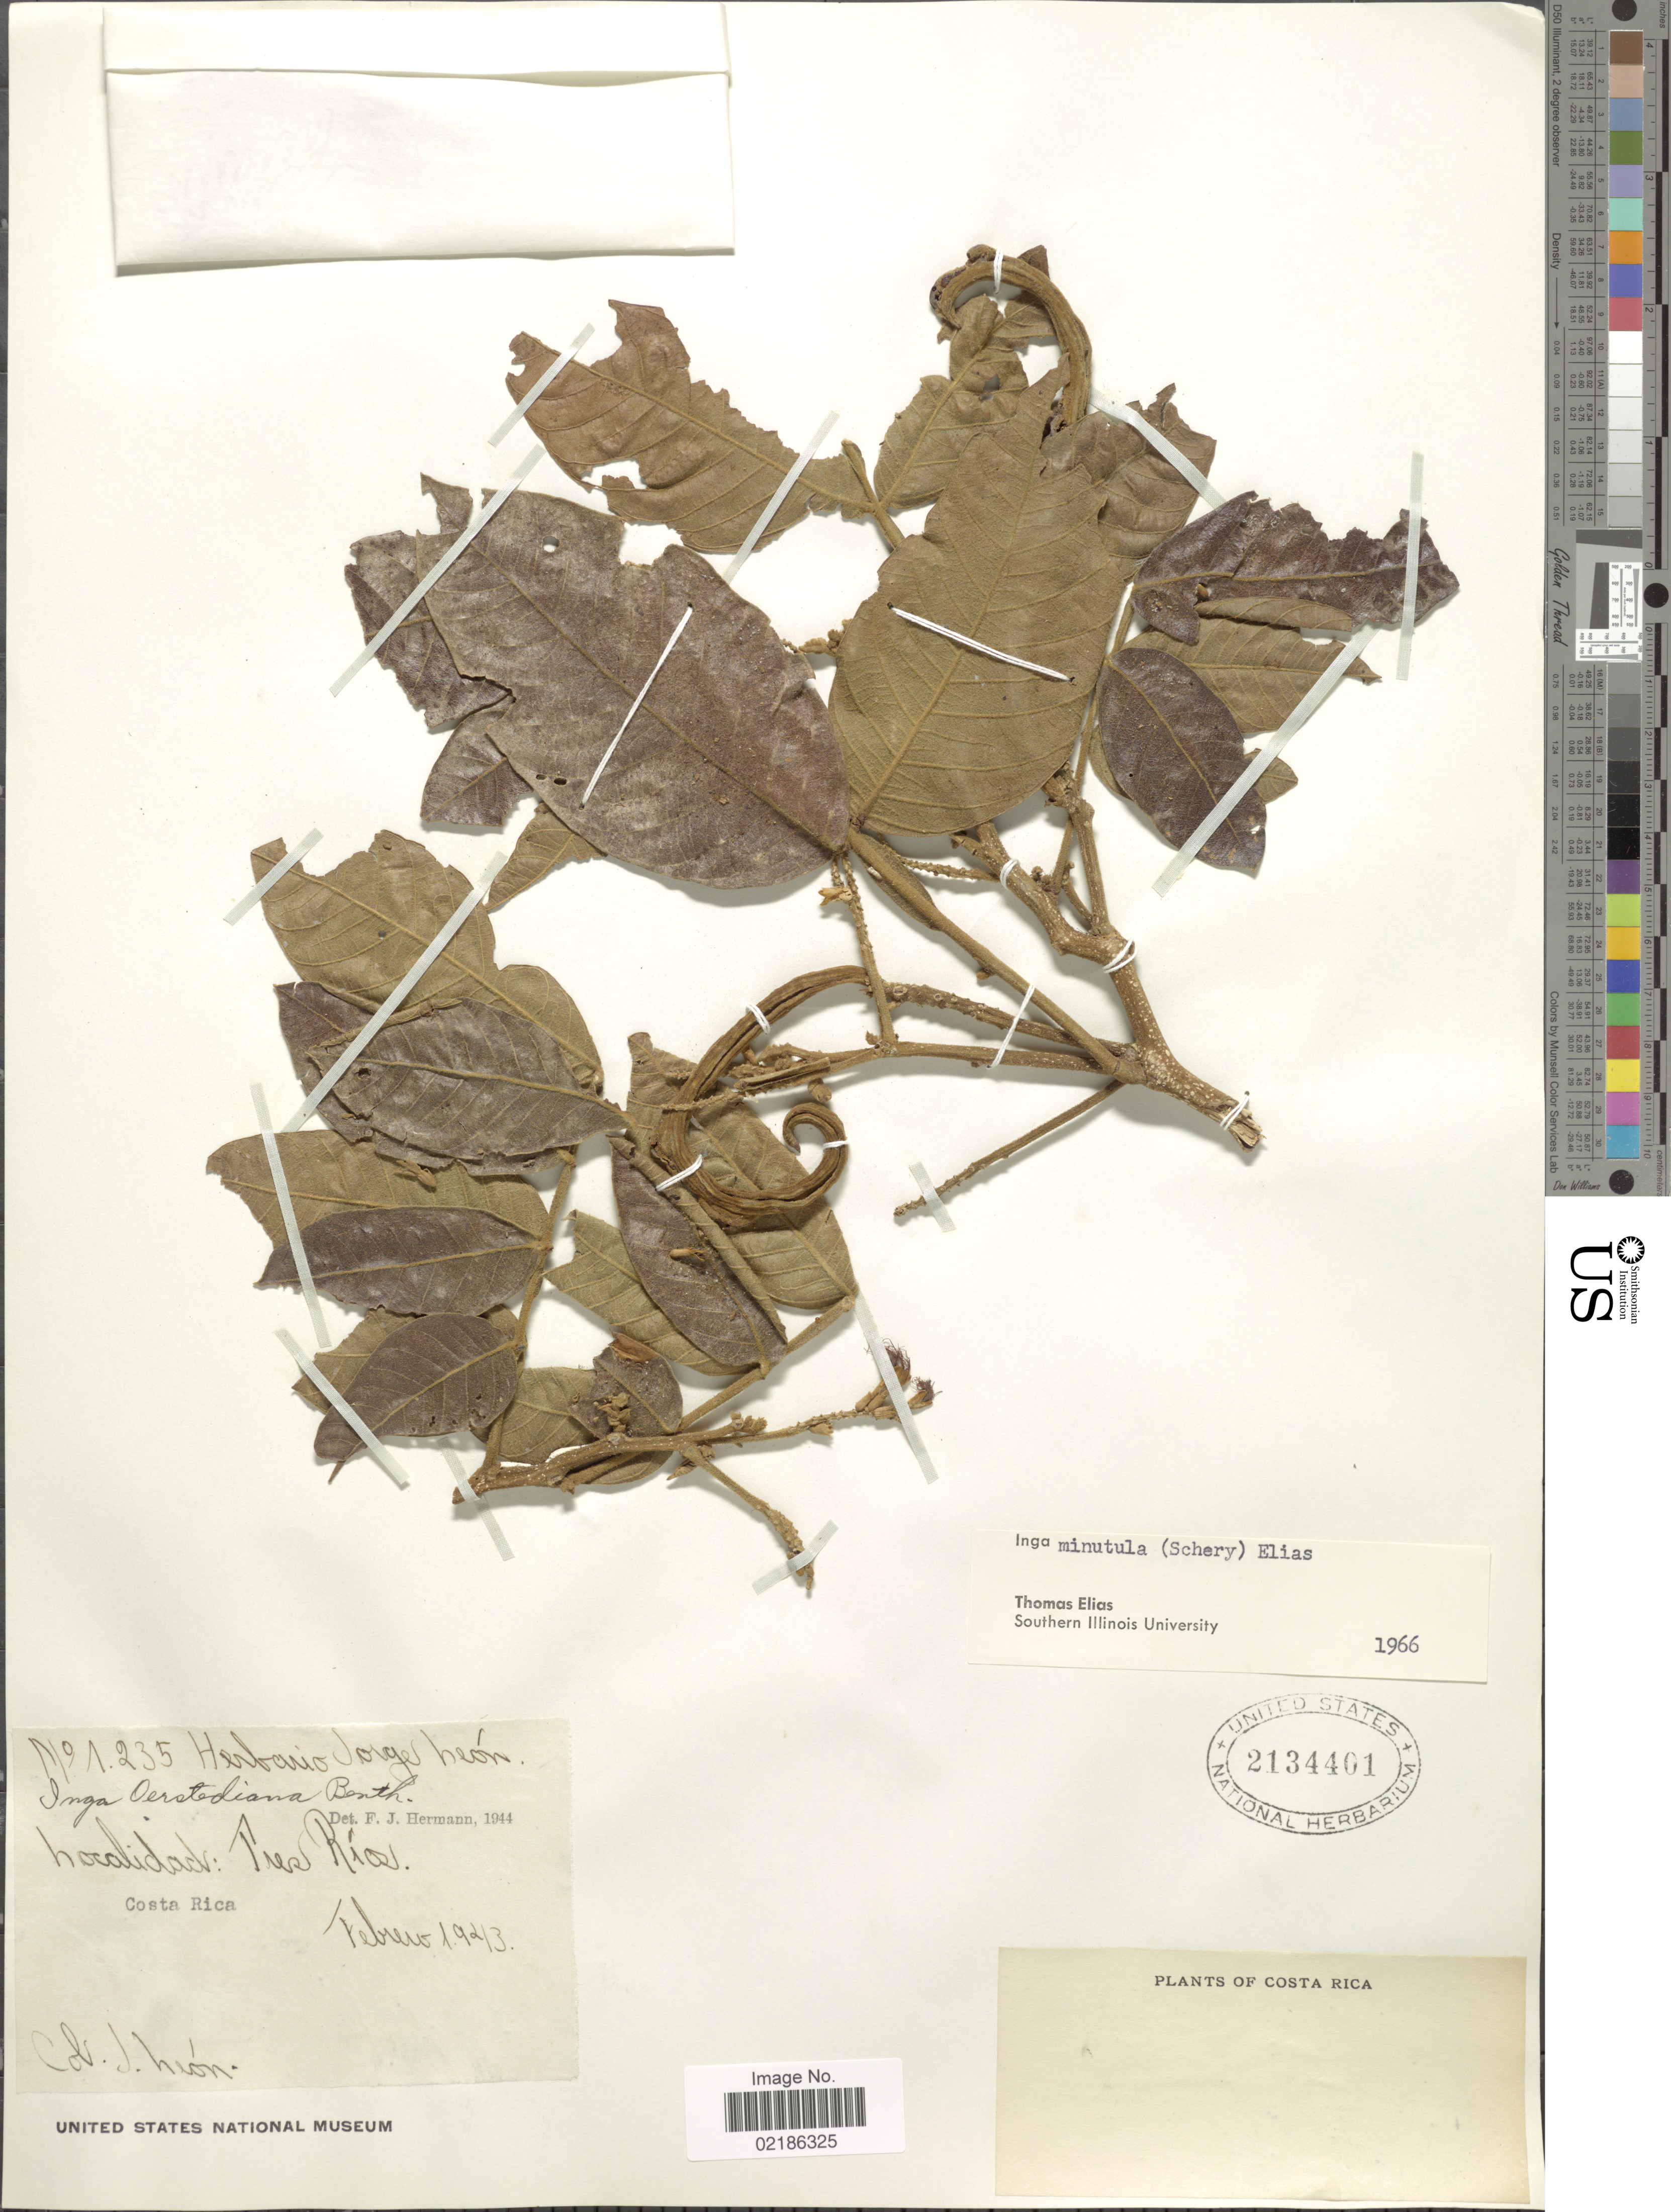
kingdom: Plantae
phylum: Tracheophyta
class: Magnoliopsida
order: Fabales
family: Fabaceae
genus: Inga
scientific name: Inga minutula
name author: (Schery) T.S. Elias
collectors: J. León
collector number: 1235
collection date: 1943-02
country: Costa Rica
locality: Pres Rios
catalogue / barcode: US 2134401